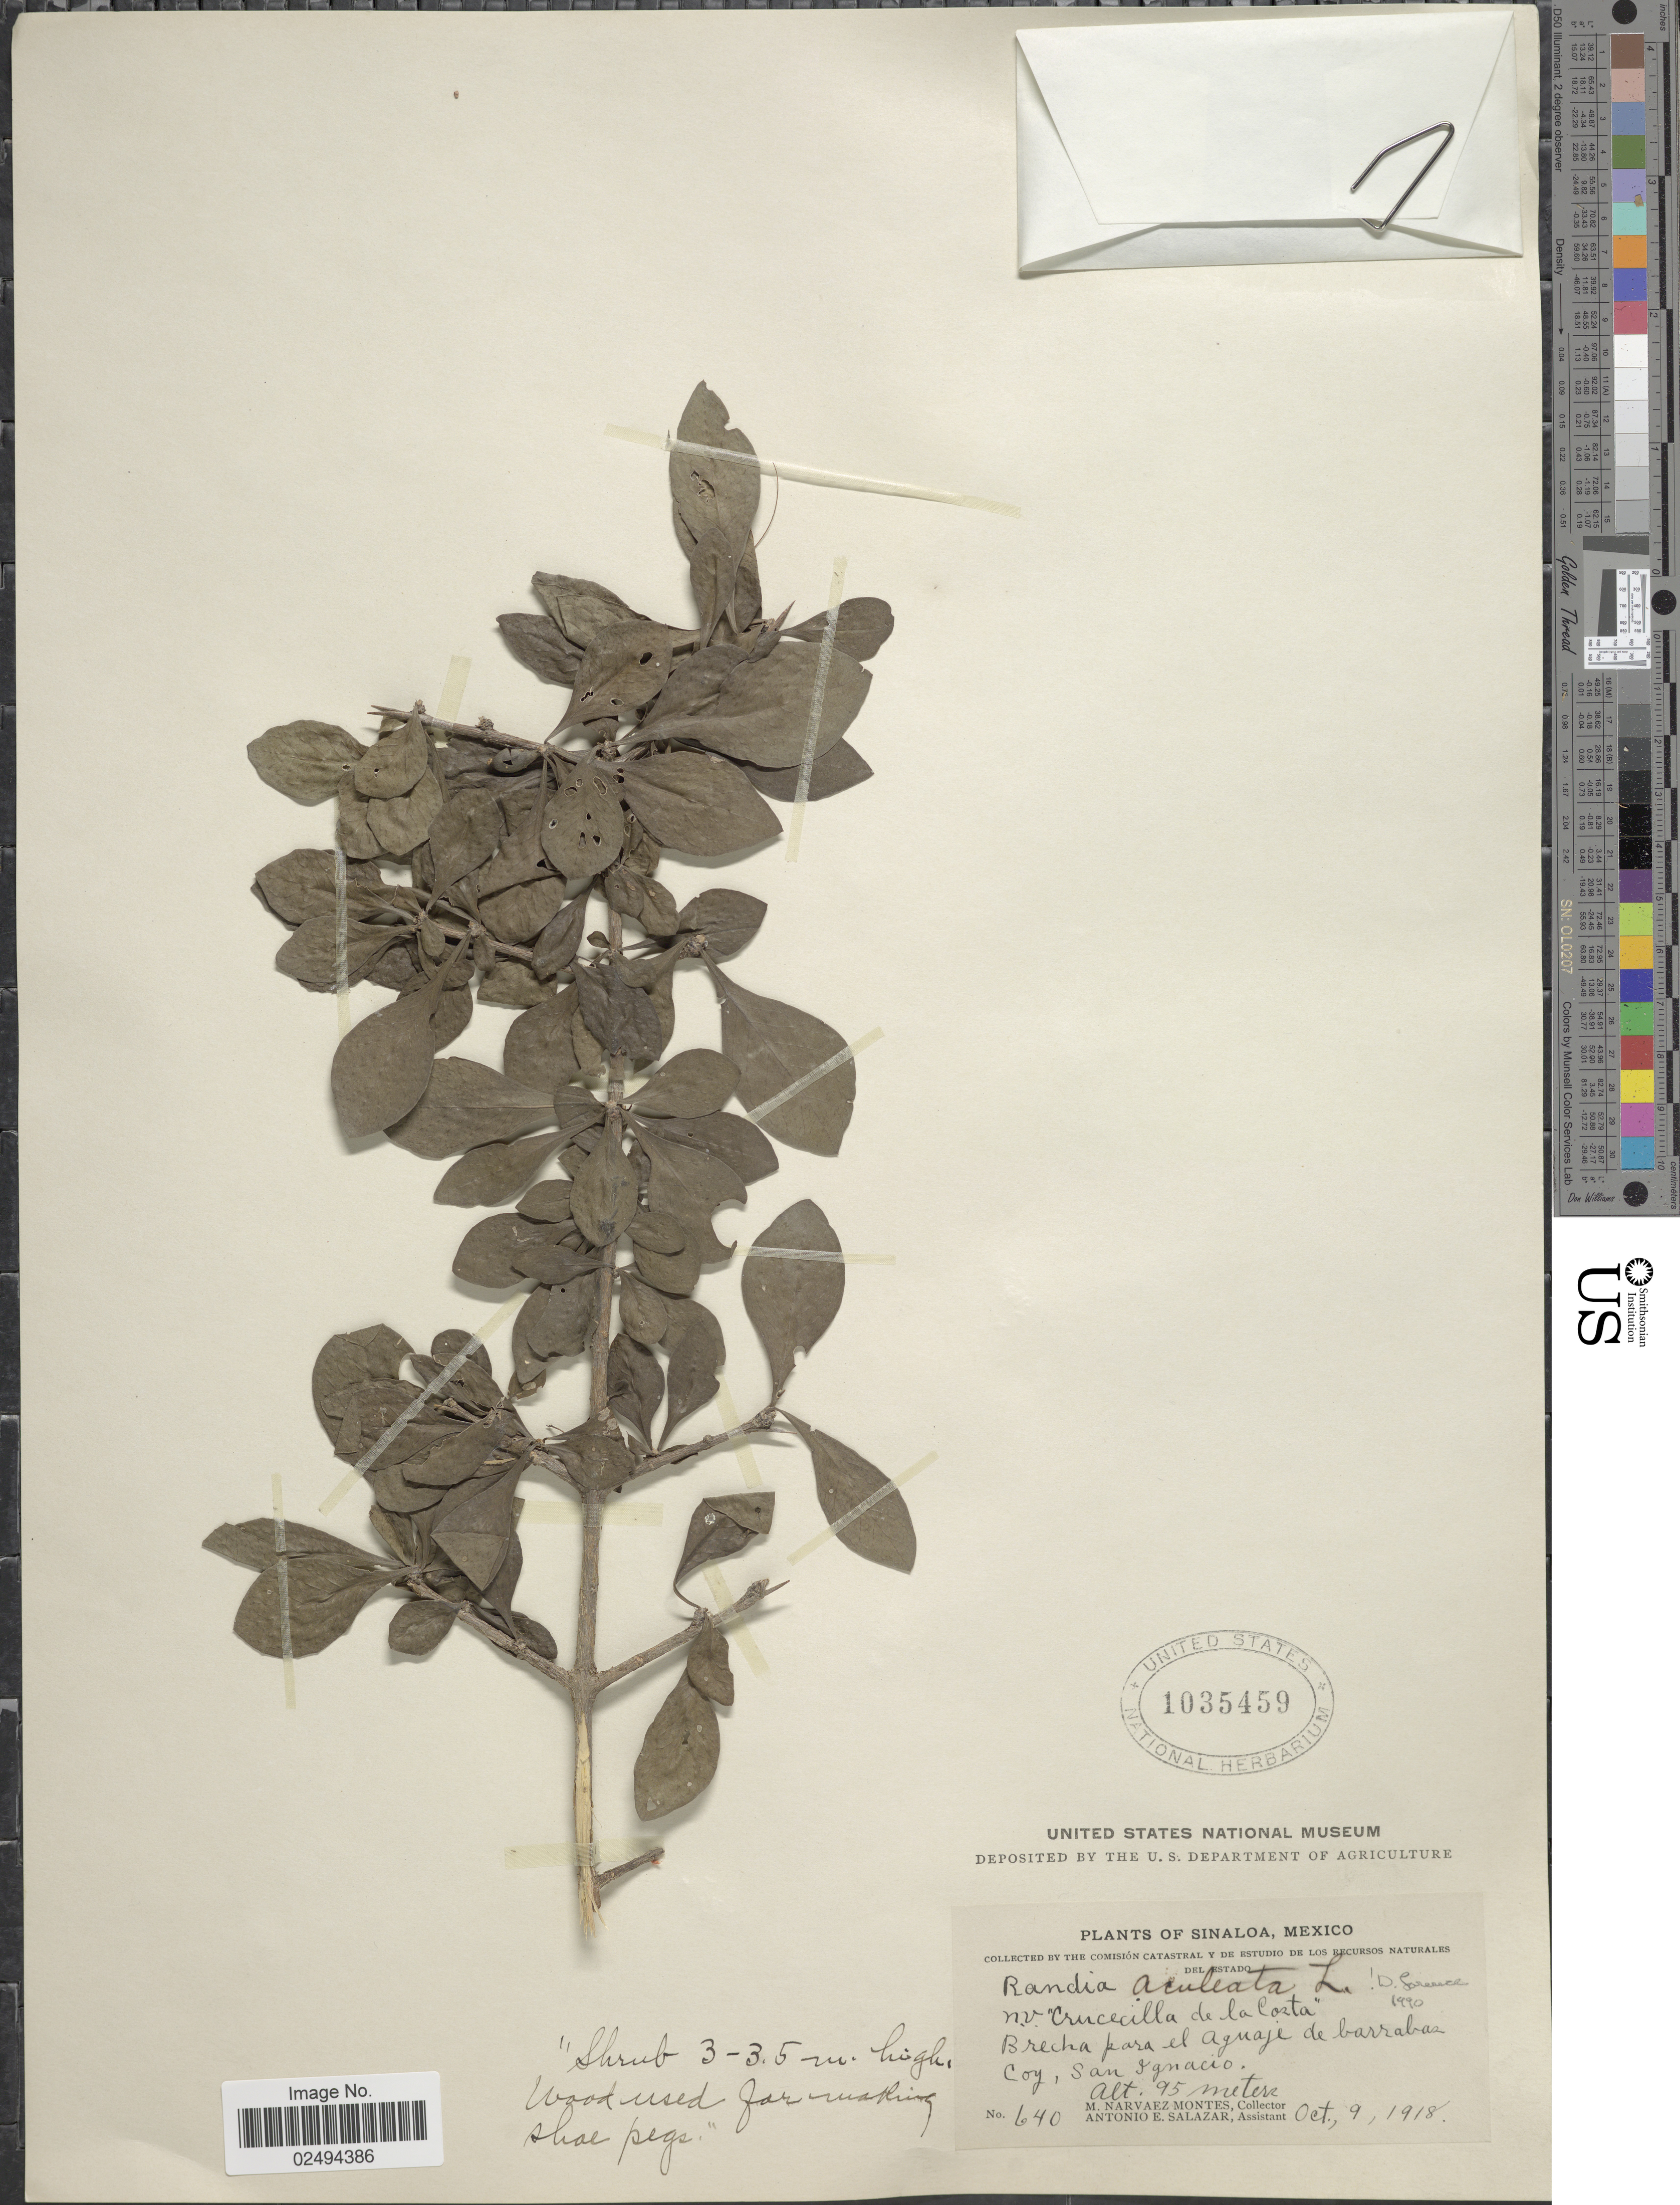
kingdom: Plantae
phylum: Tracheophyta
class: Magnoliopsida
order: Gentianales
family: Rubiaceae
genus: Randia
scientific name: Randia aculeata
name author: L.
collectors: M. Narvaez-Montes & A. E. Salazar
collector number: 640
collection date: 1918-10-09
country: Mexico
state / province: Sinaloa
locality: Brecha para el Aguaje de barrabas Coy, San Ignacio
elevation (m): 95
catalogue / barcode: US 1035459